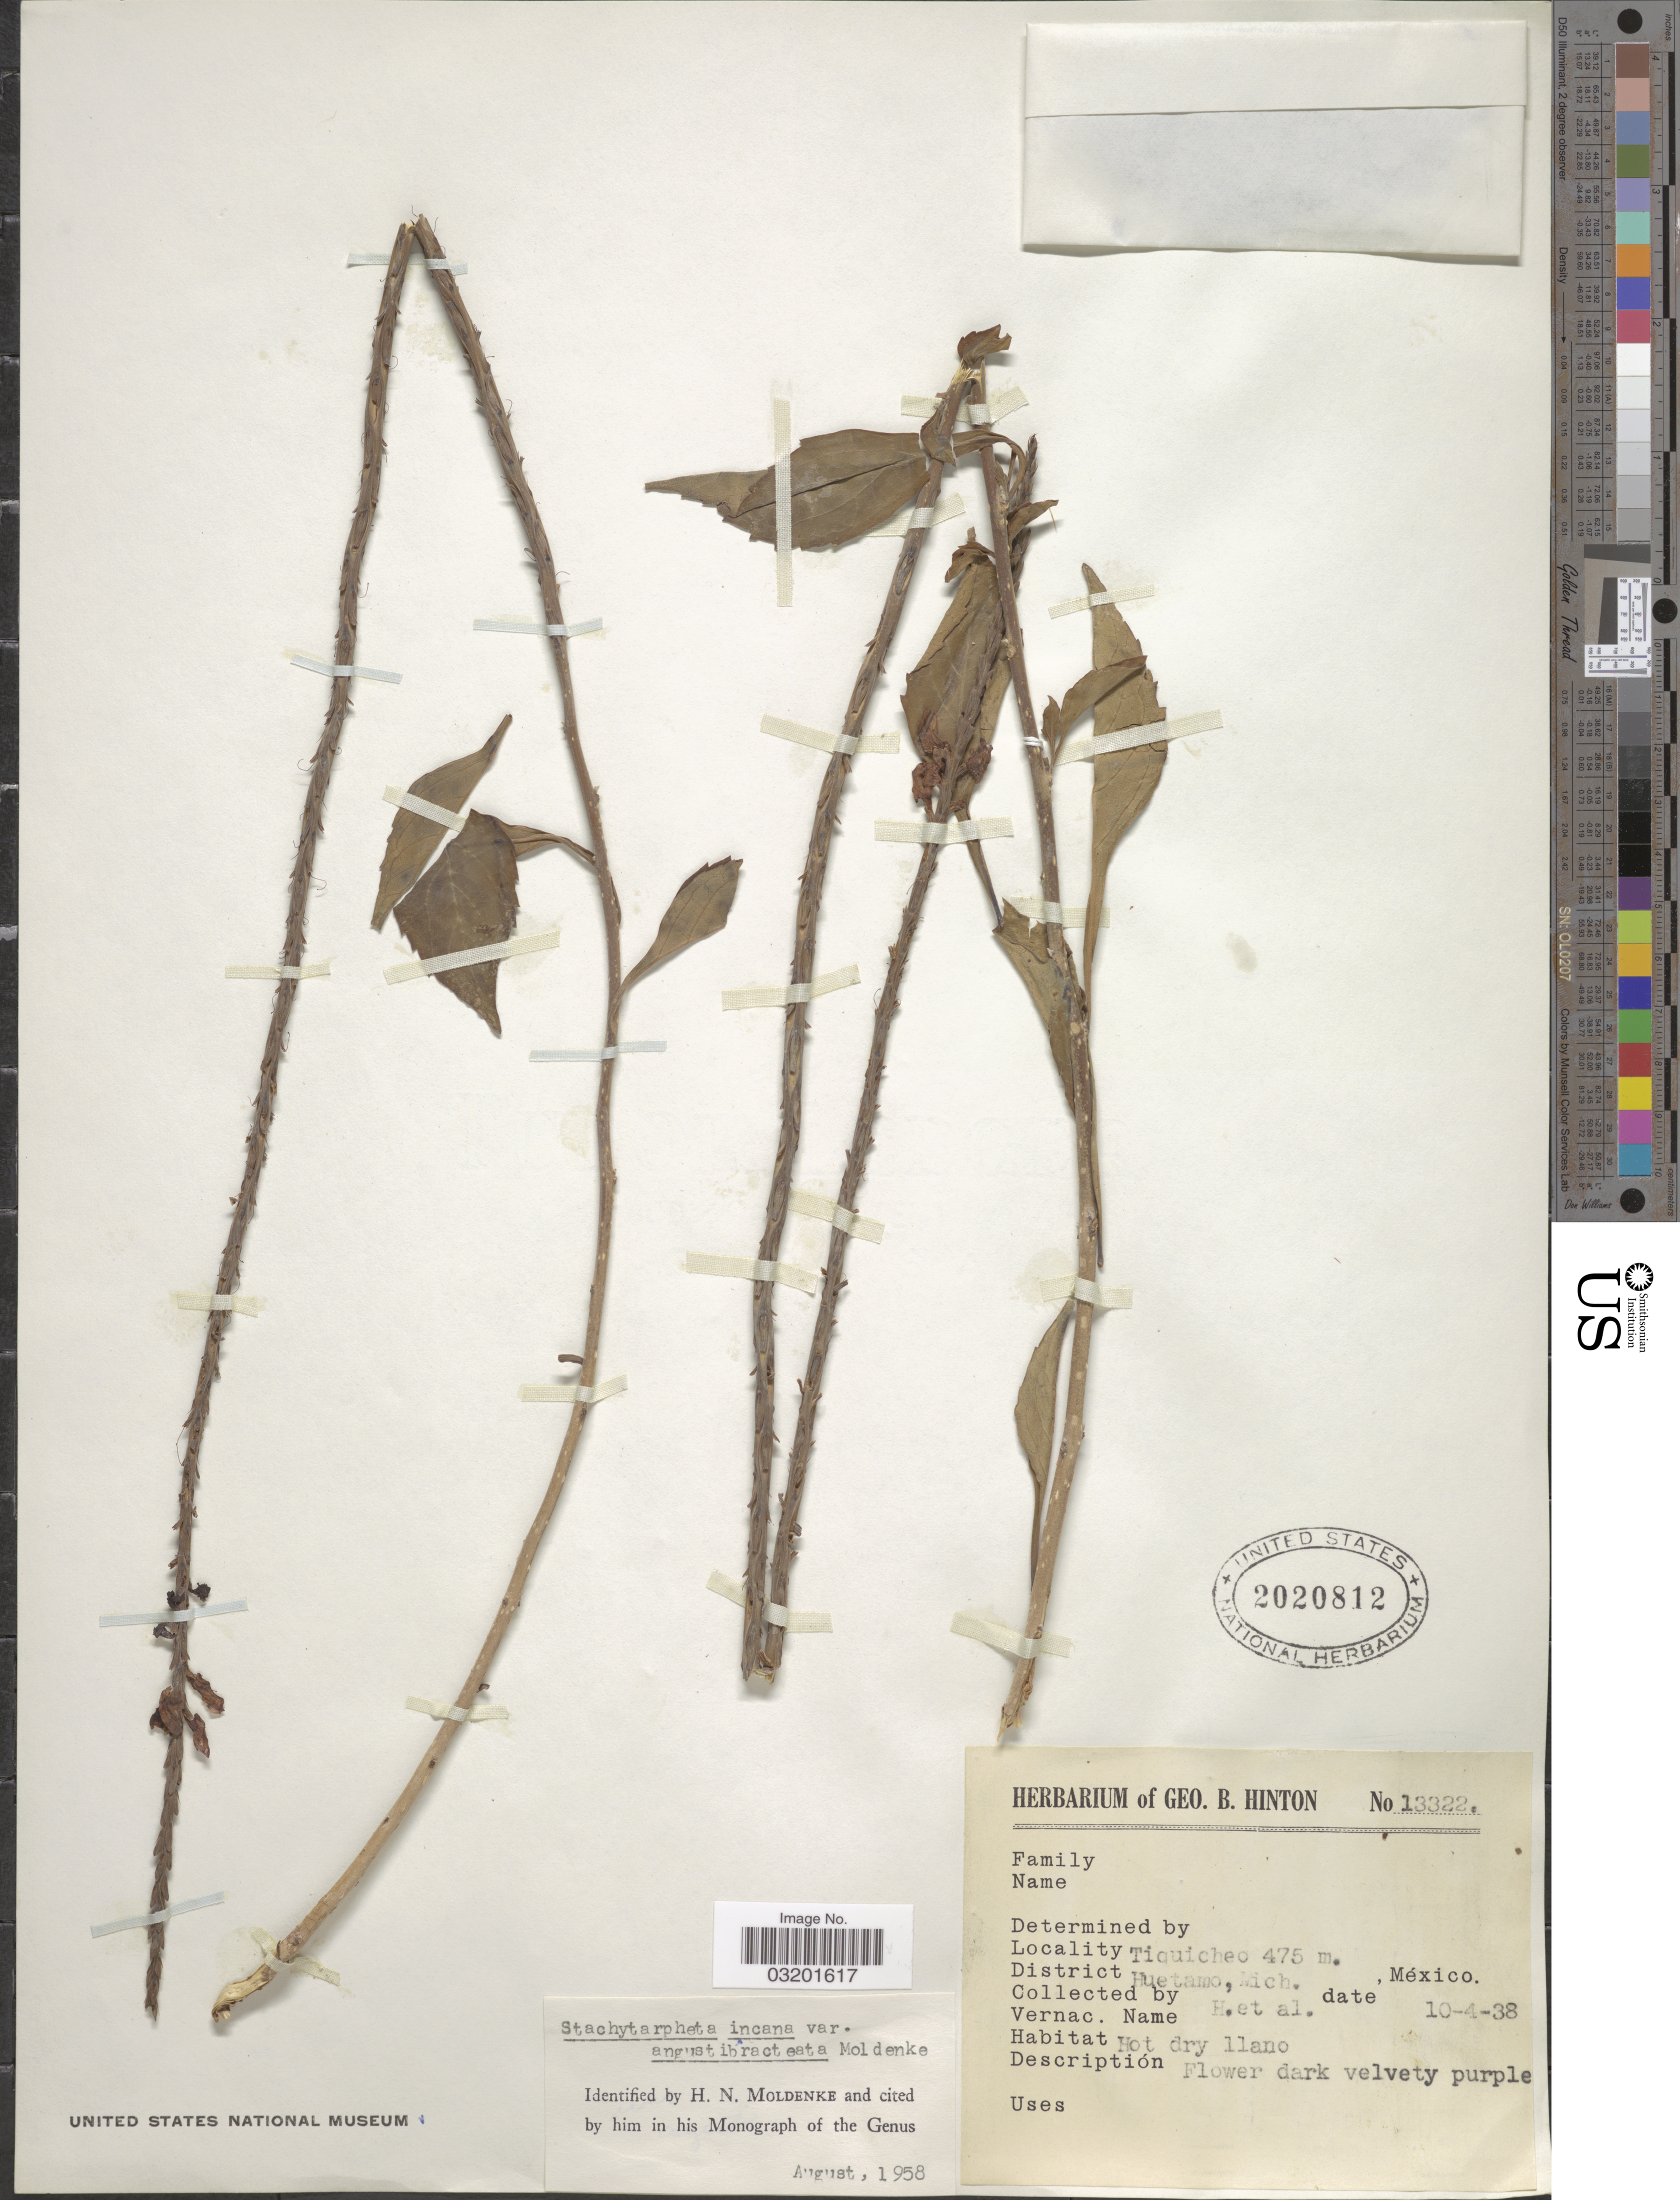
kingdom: Plantae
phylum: Tracheophyta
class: Magnoliopsida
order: Lamiales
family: Verbenaceae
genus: Stachytarpheta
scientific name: Stachytarpheta incana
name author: Moldenke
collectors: G. B. Hinton & et al.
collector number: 13322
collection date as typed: Transcribed d/m/y: 10/4/38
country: Mexico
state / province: Michoacán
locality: Tiquicheo. District Huetamo, Mich.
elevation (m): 475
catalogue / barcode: US 2020812